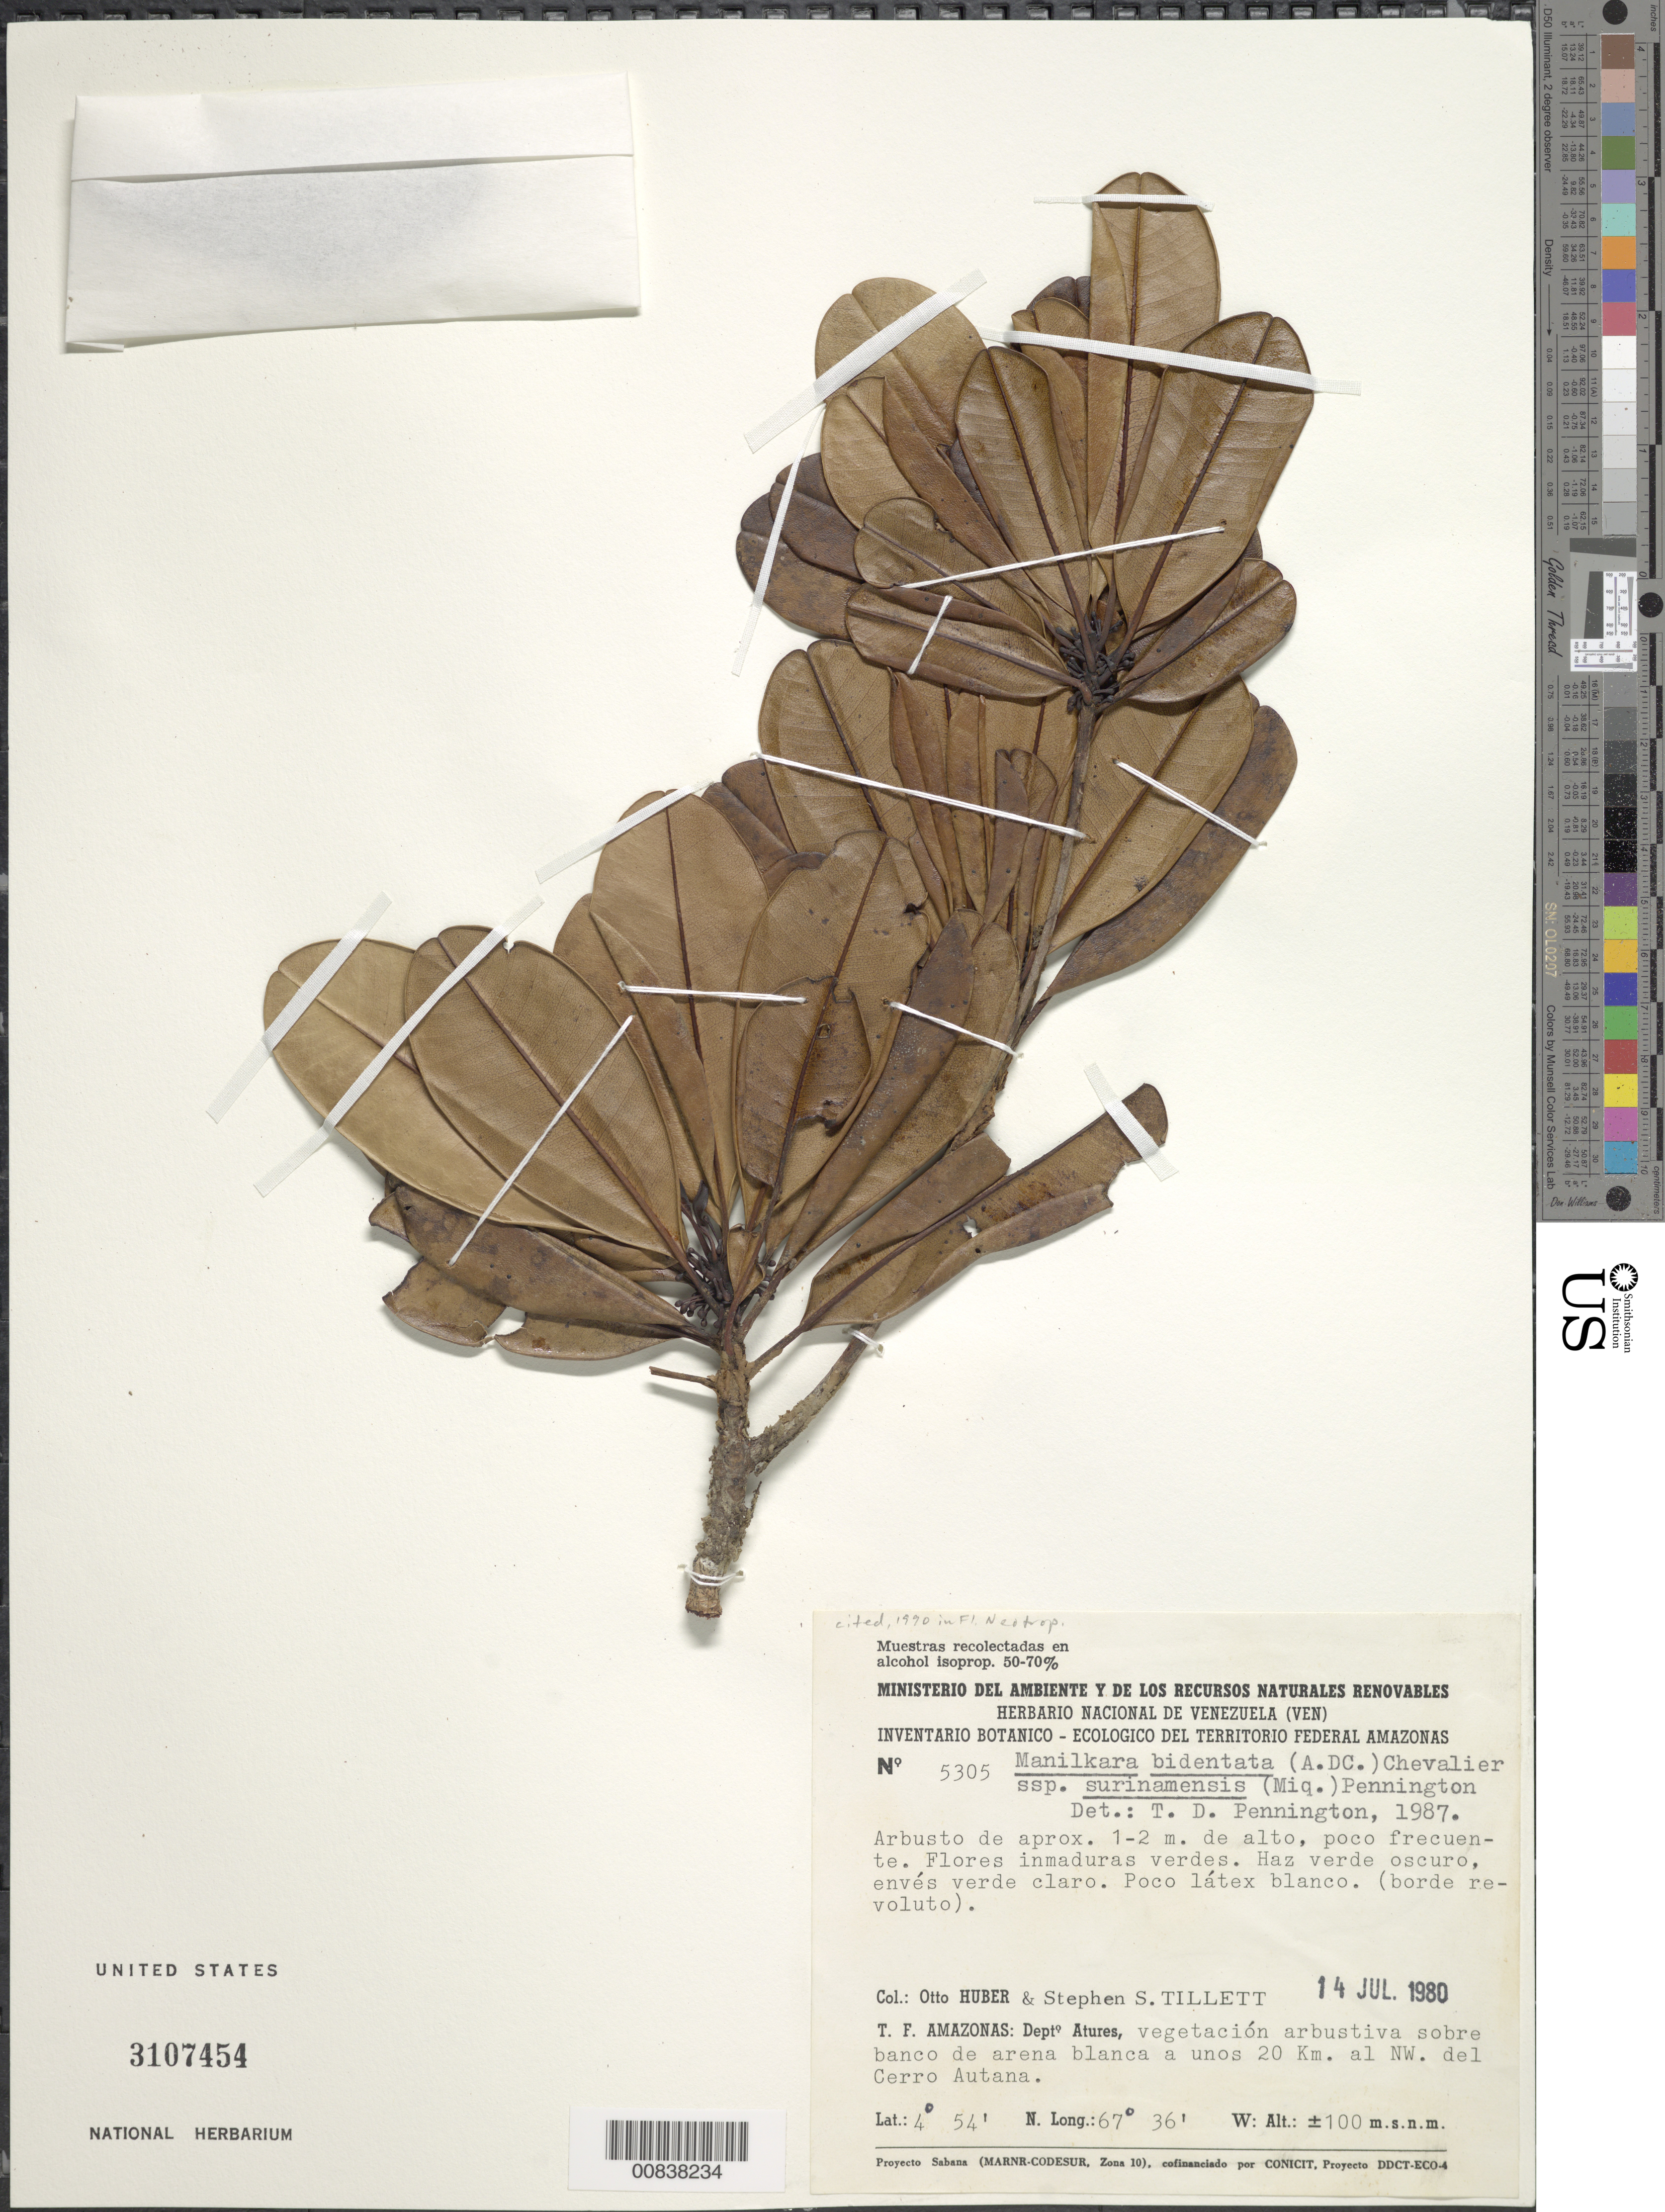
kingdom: Plantae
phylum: Tracheophyta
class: Magnoliopsida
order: Ericales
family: Sapotaceae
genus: Manilkara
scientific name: Manilkara bidentata subsp. surinamensis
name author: (Miq.) T.D. Penn.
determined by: Pennington, T. D., (K)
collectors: O. Huber & S. S. Tillett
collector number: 5305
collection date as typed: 14-Jul-80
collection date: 1980-07-14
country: Venezuela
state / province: Amazonas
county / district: Atures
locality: Cerro Autana, 20 km al NW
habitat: Vegetación arbustive sobre banco de arena blanca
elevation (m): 100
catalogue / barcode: US 3107454